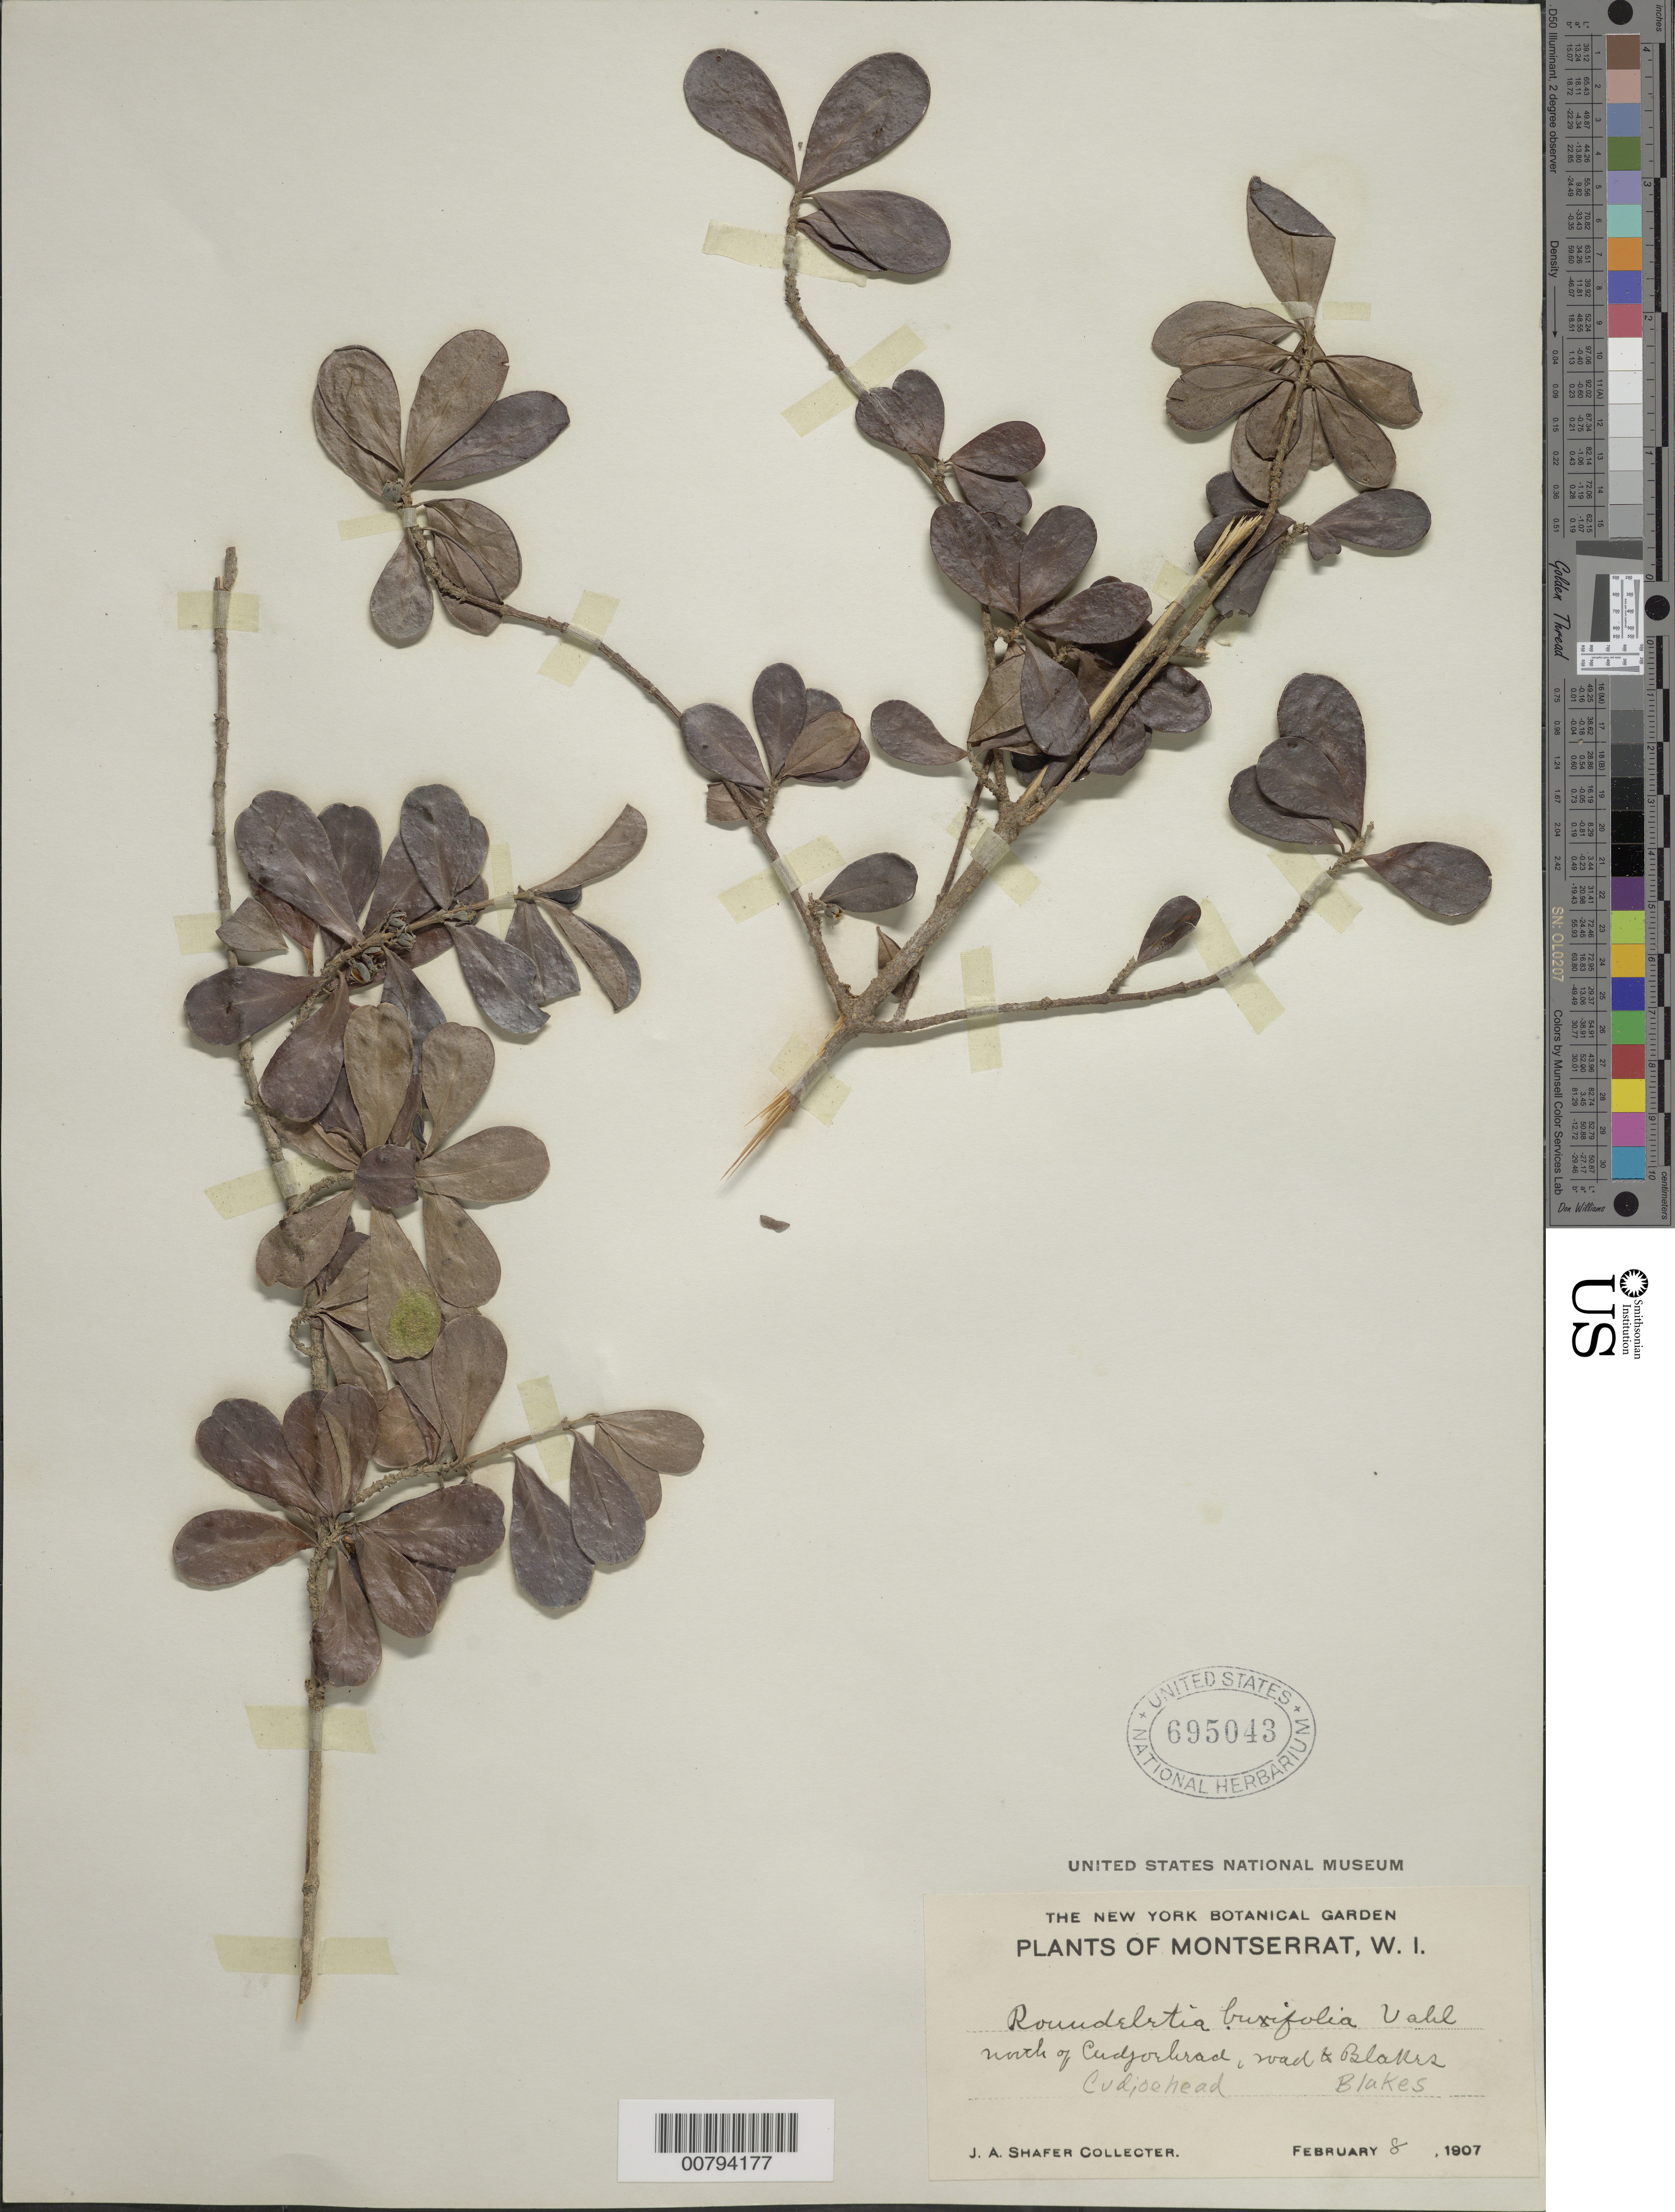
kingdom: Plantae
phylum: Tracheophyta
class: Magnoliopsida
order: Gentianales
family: Rubiaceae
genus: Rondeletia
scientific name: Rondeletia buxifolia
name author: Vahl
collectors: J. A. Shafer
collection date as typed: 08 Feb 1907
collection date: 1907-02-08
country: Montserrat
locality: North of Cudjorbrad, road to Blaurs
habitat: Along road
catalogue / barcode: US 695043